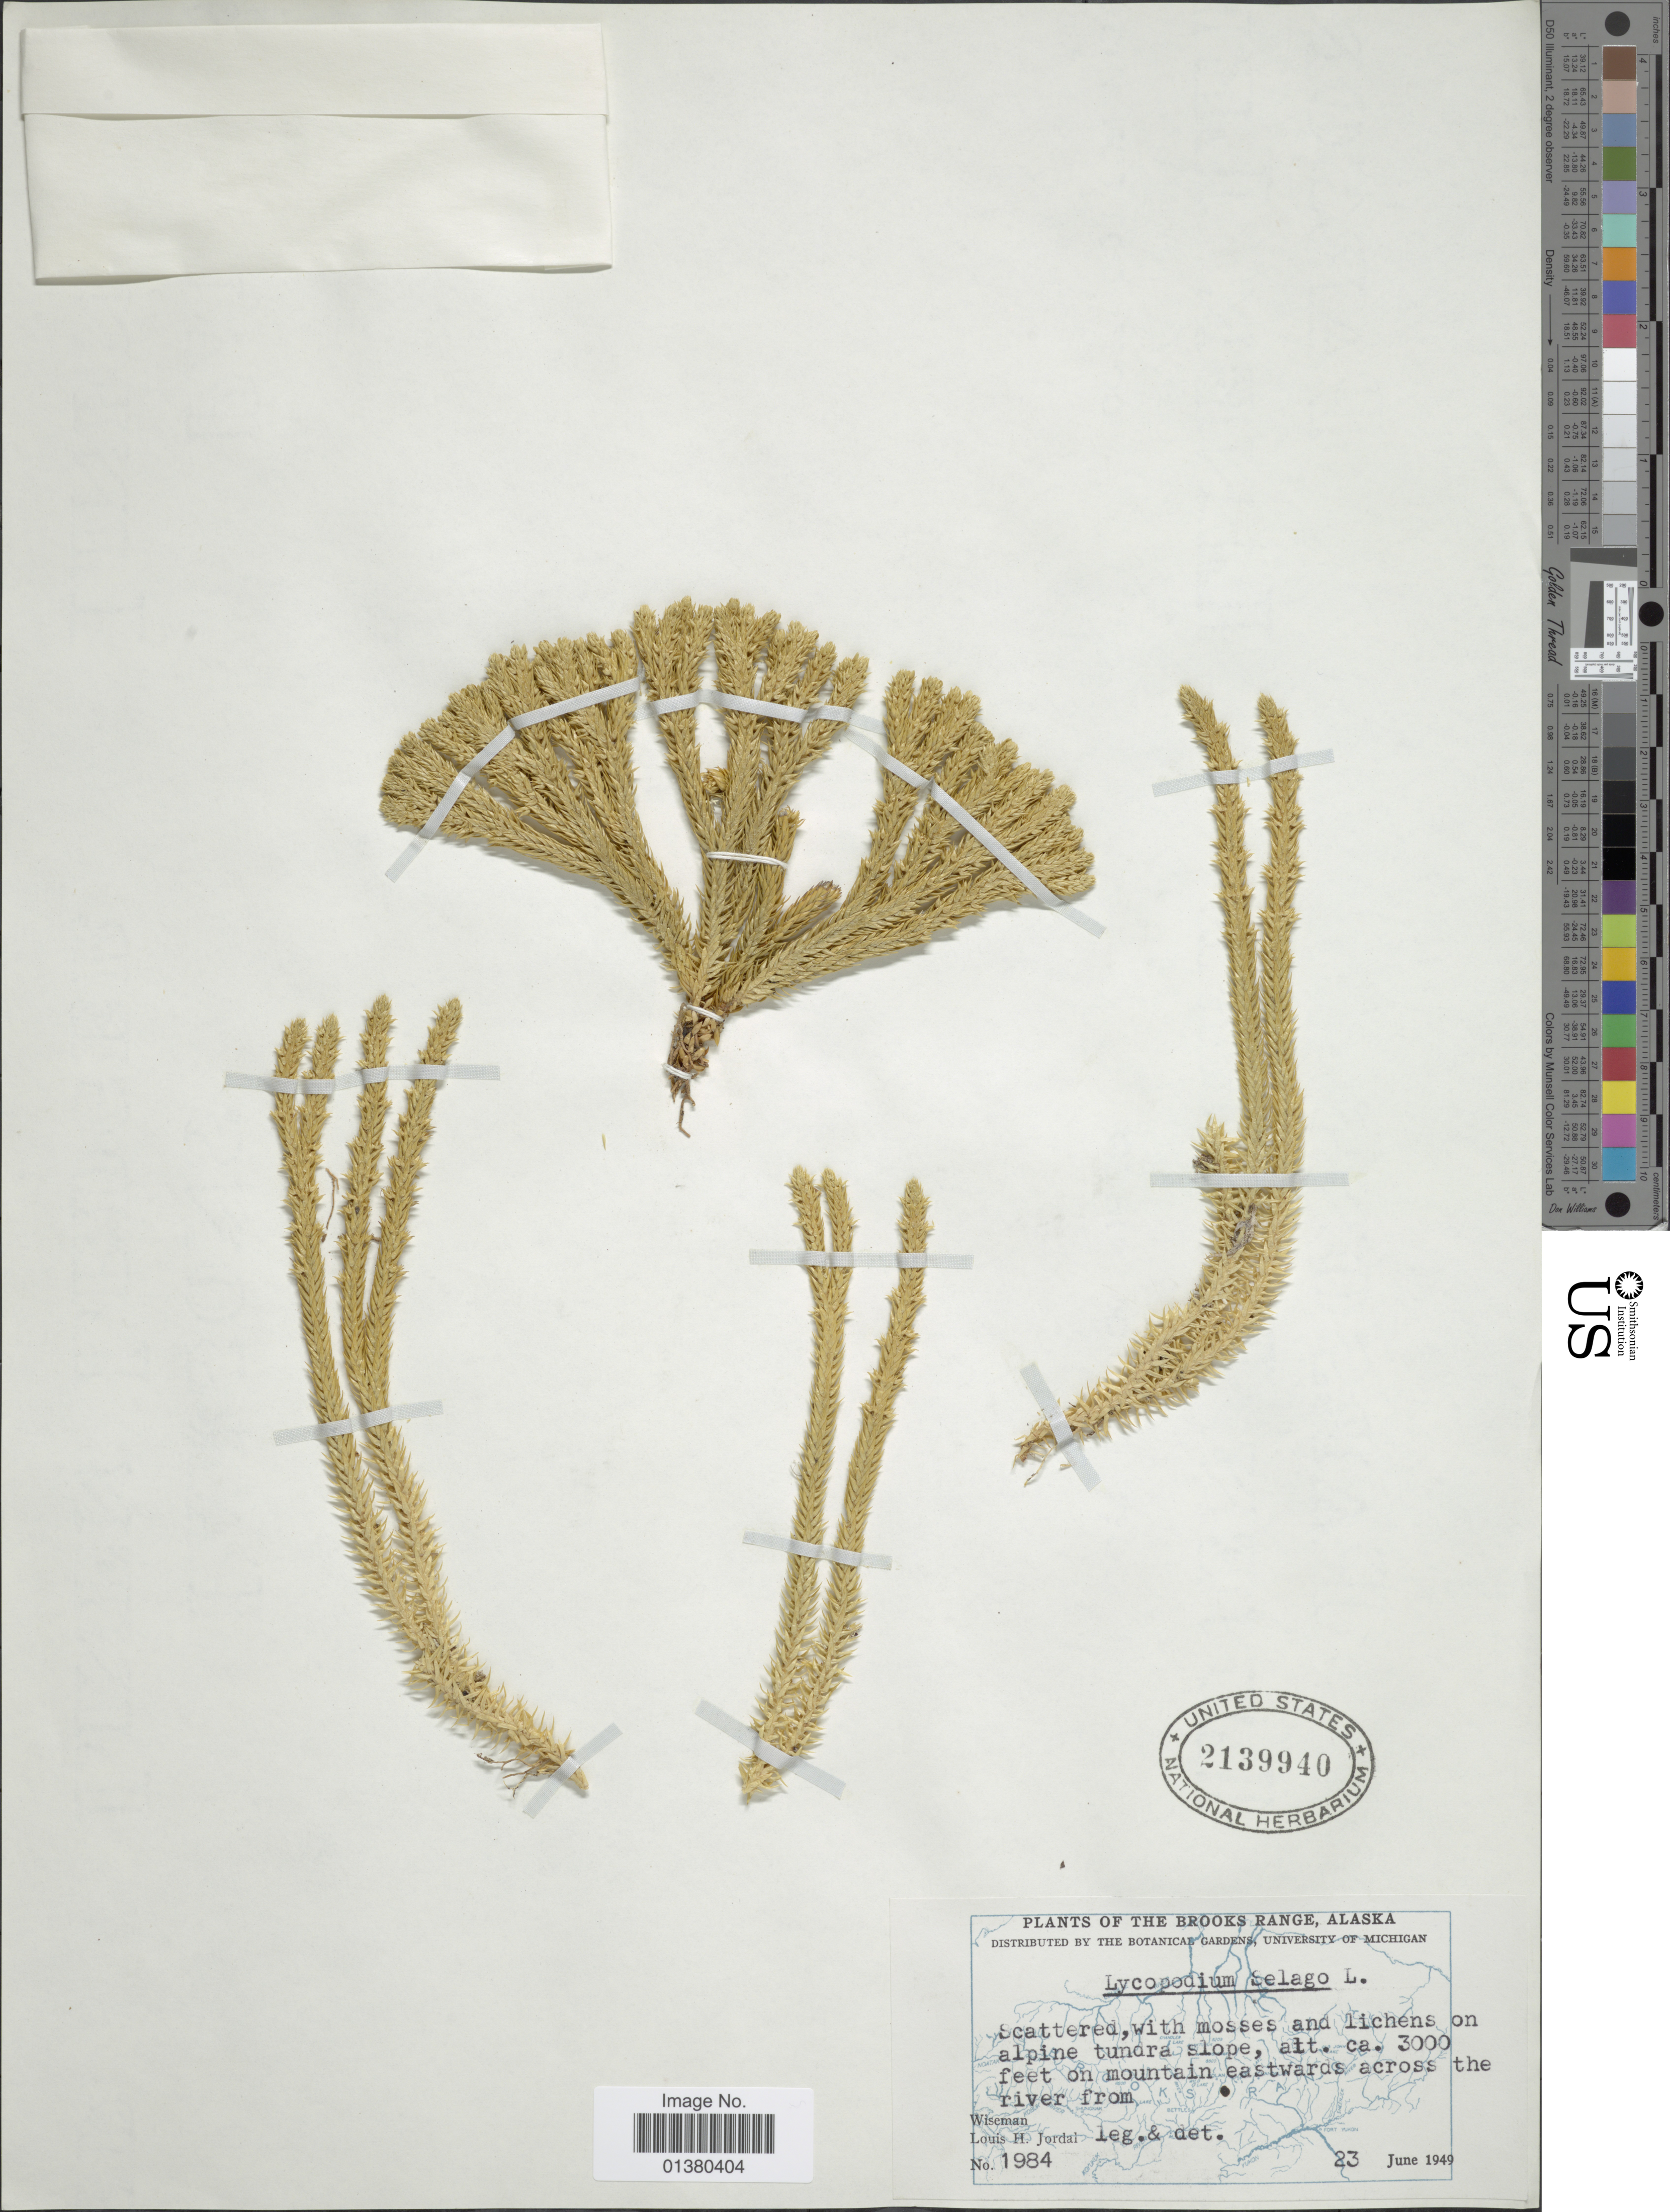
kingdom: Plantae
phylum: Tracheophyta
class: Lycopodiopsida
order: Lycopodiales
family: Lycopodiaceae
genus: Huperzia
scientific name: Huperzia selago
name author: (L.) Bernh. ex Schrank & Mart.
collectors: L. Jordal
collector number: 1984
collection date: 1949-06-23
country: United States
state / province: Alaska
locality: The Brooks Range. feet on mountain eastwards across the river from Wiseman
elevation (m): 914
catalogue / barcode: US 2139940